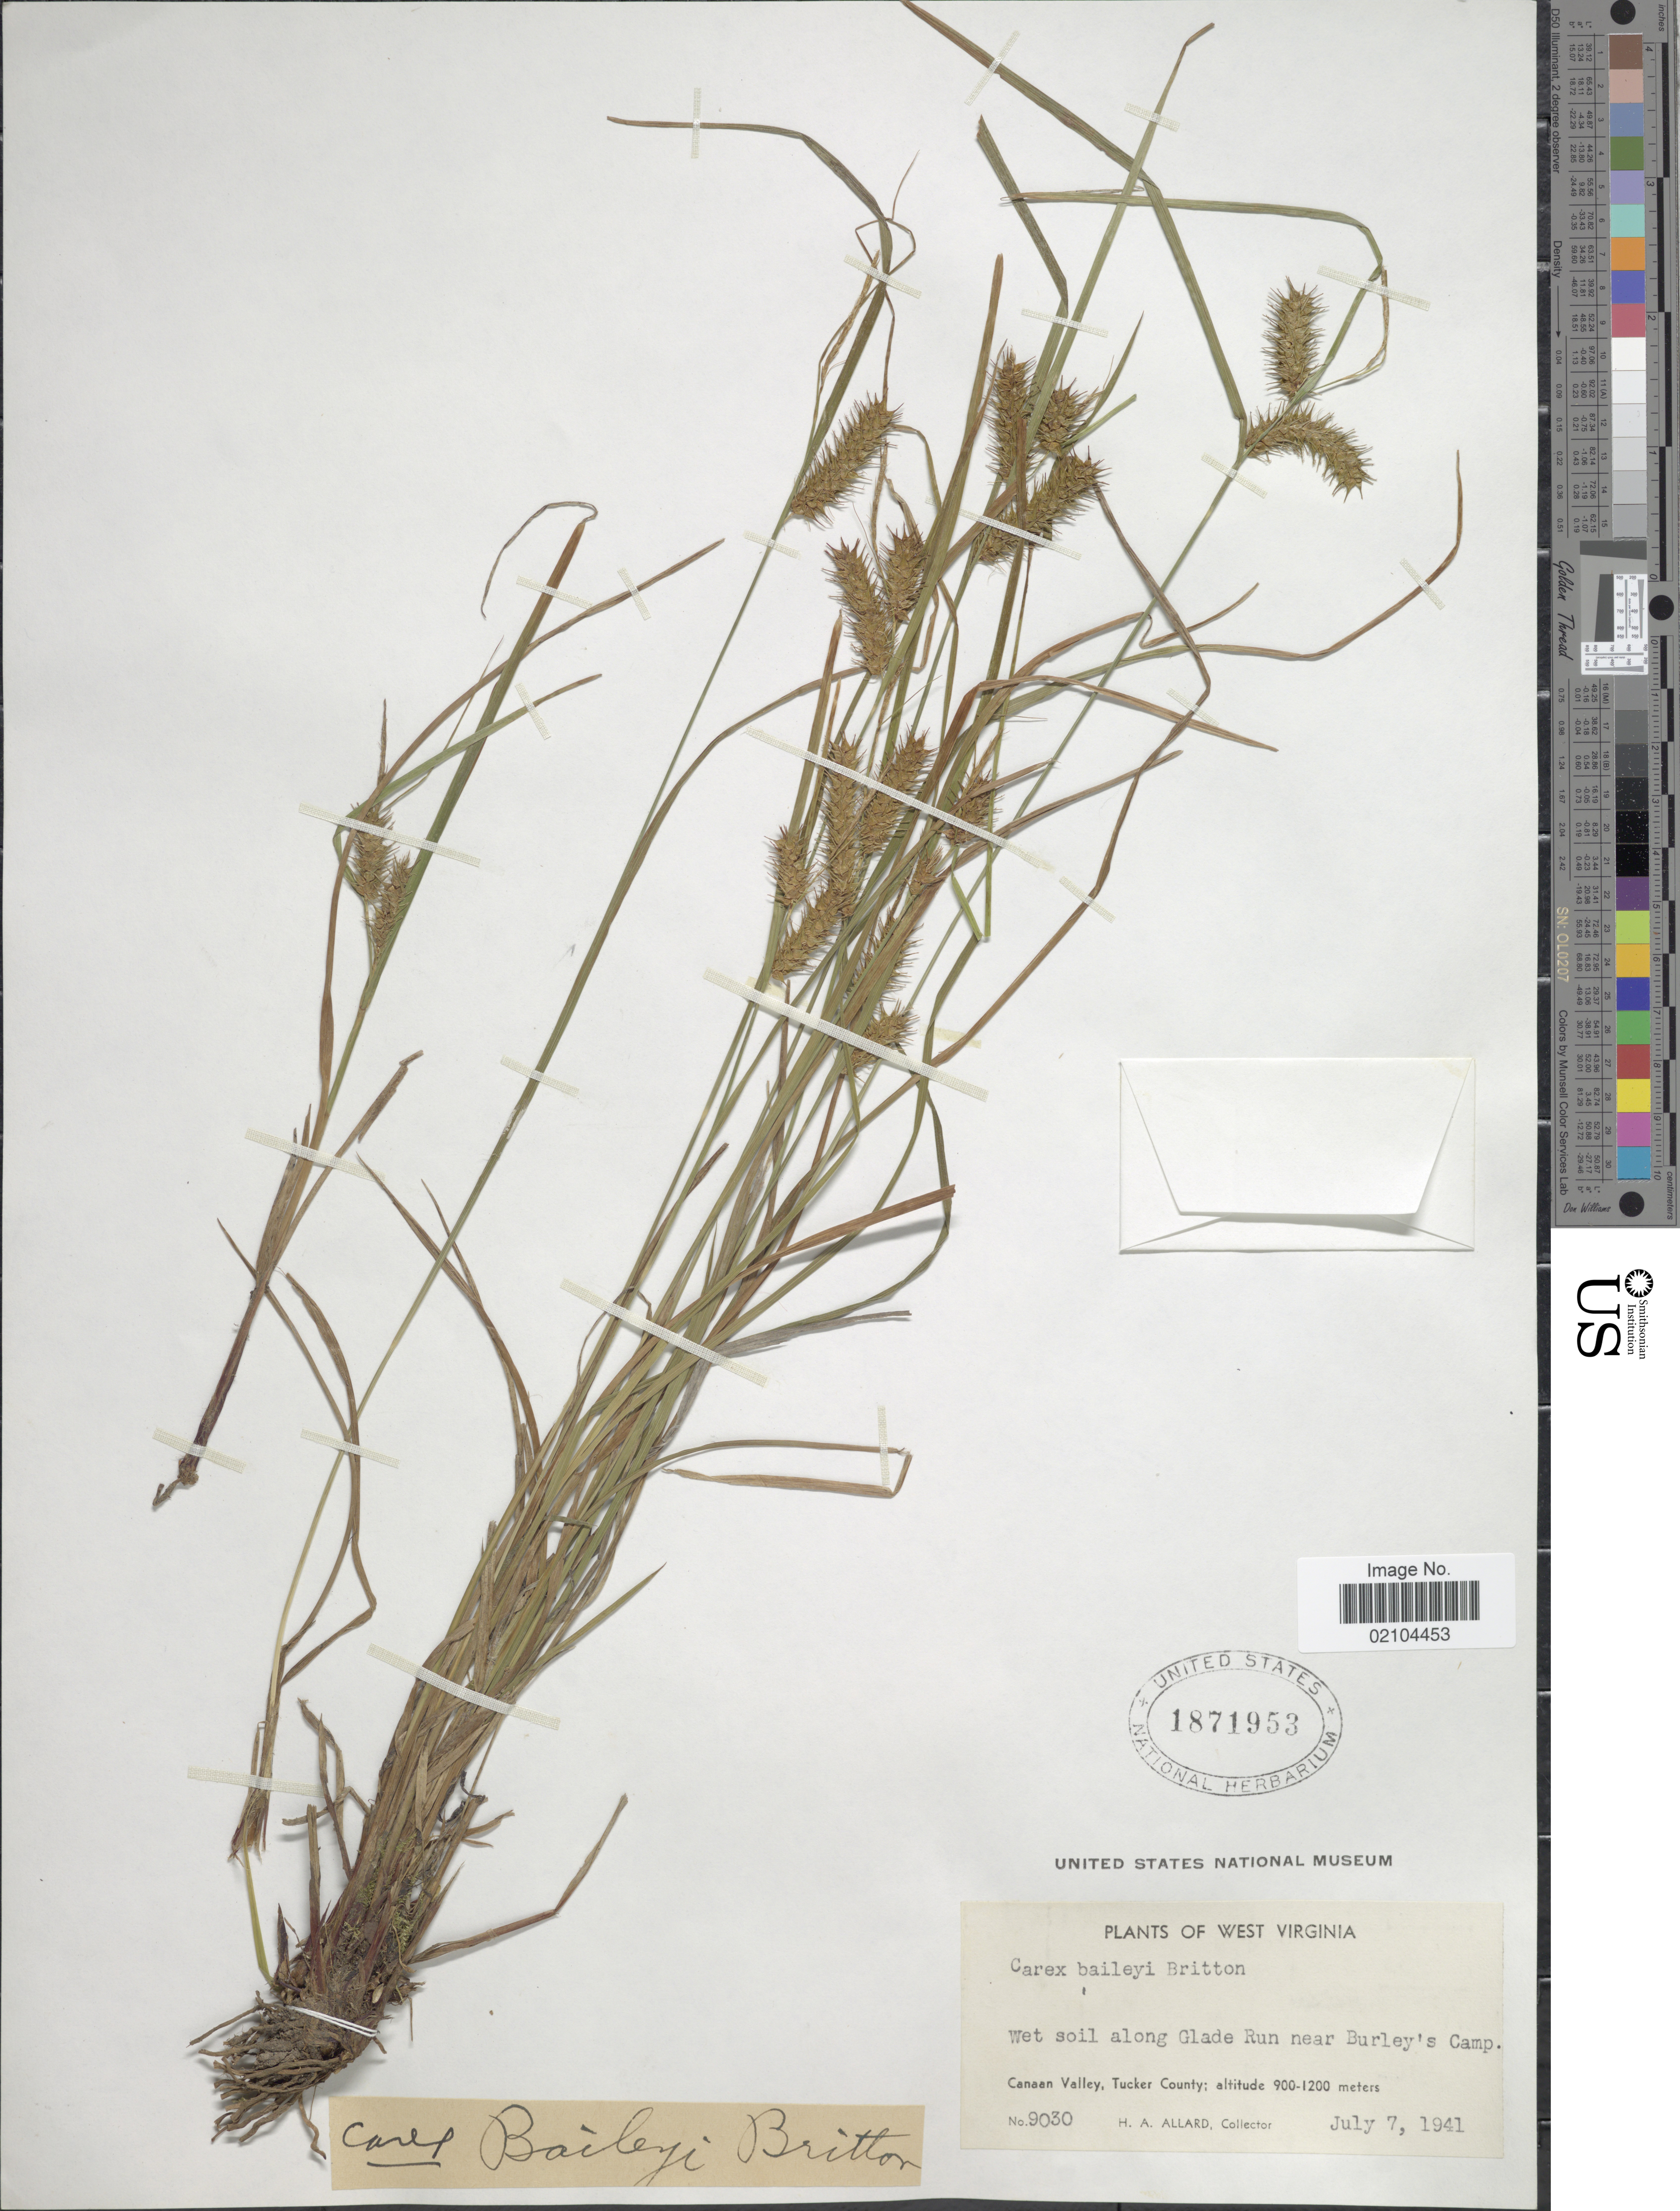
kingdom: Plantae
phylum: Tracheophyta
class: Liliopsida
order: Poales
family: Cyperaceae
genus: Carex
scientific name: Carex baileyi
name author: Britton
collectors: H. A. Allard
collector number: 9030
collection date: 1941-07-07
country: United States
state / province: West Virginia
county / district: Tucker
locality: Wet soil along Glade Run near Burley's Camp, Canaan Valley, Tucker County.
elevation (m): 900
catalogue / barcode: US 1871953